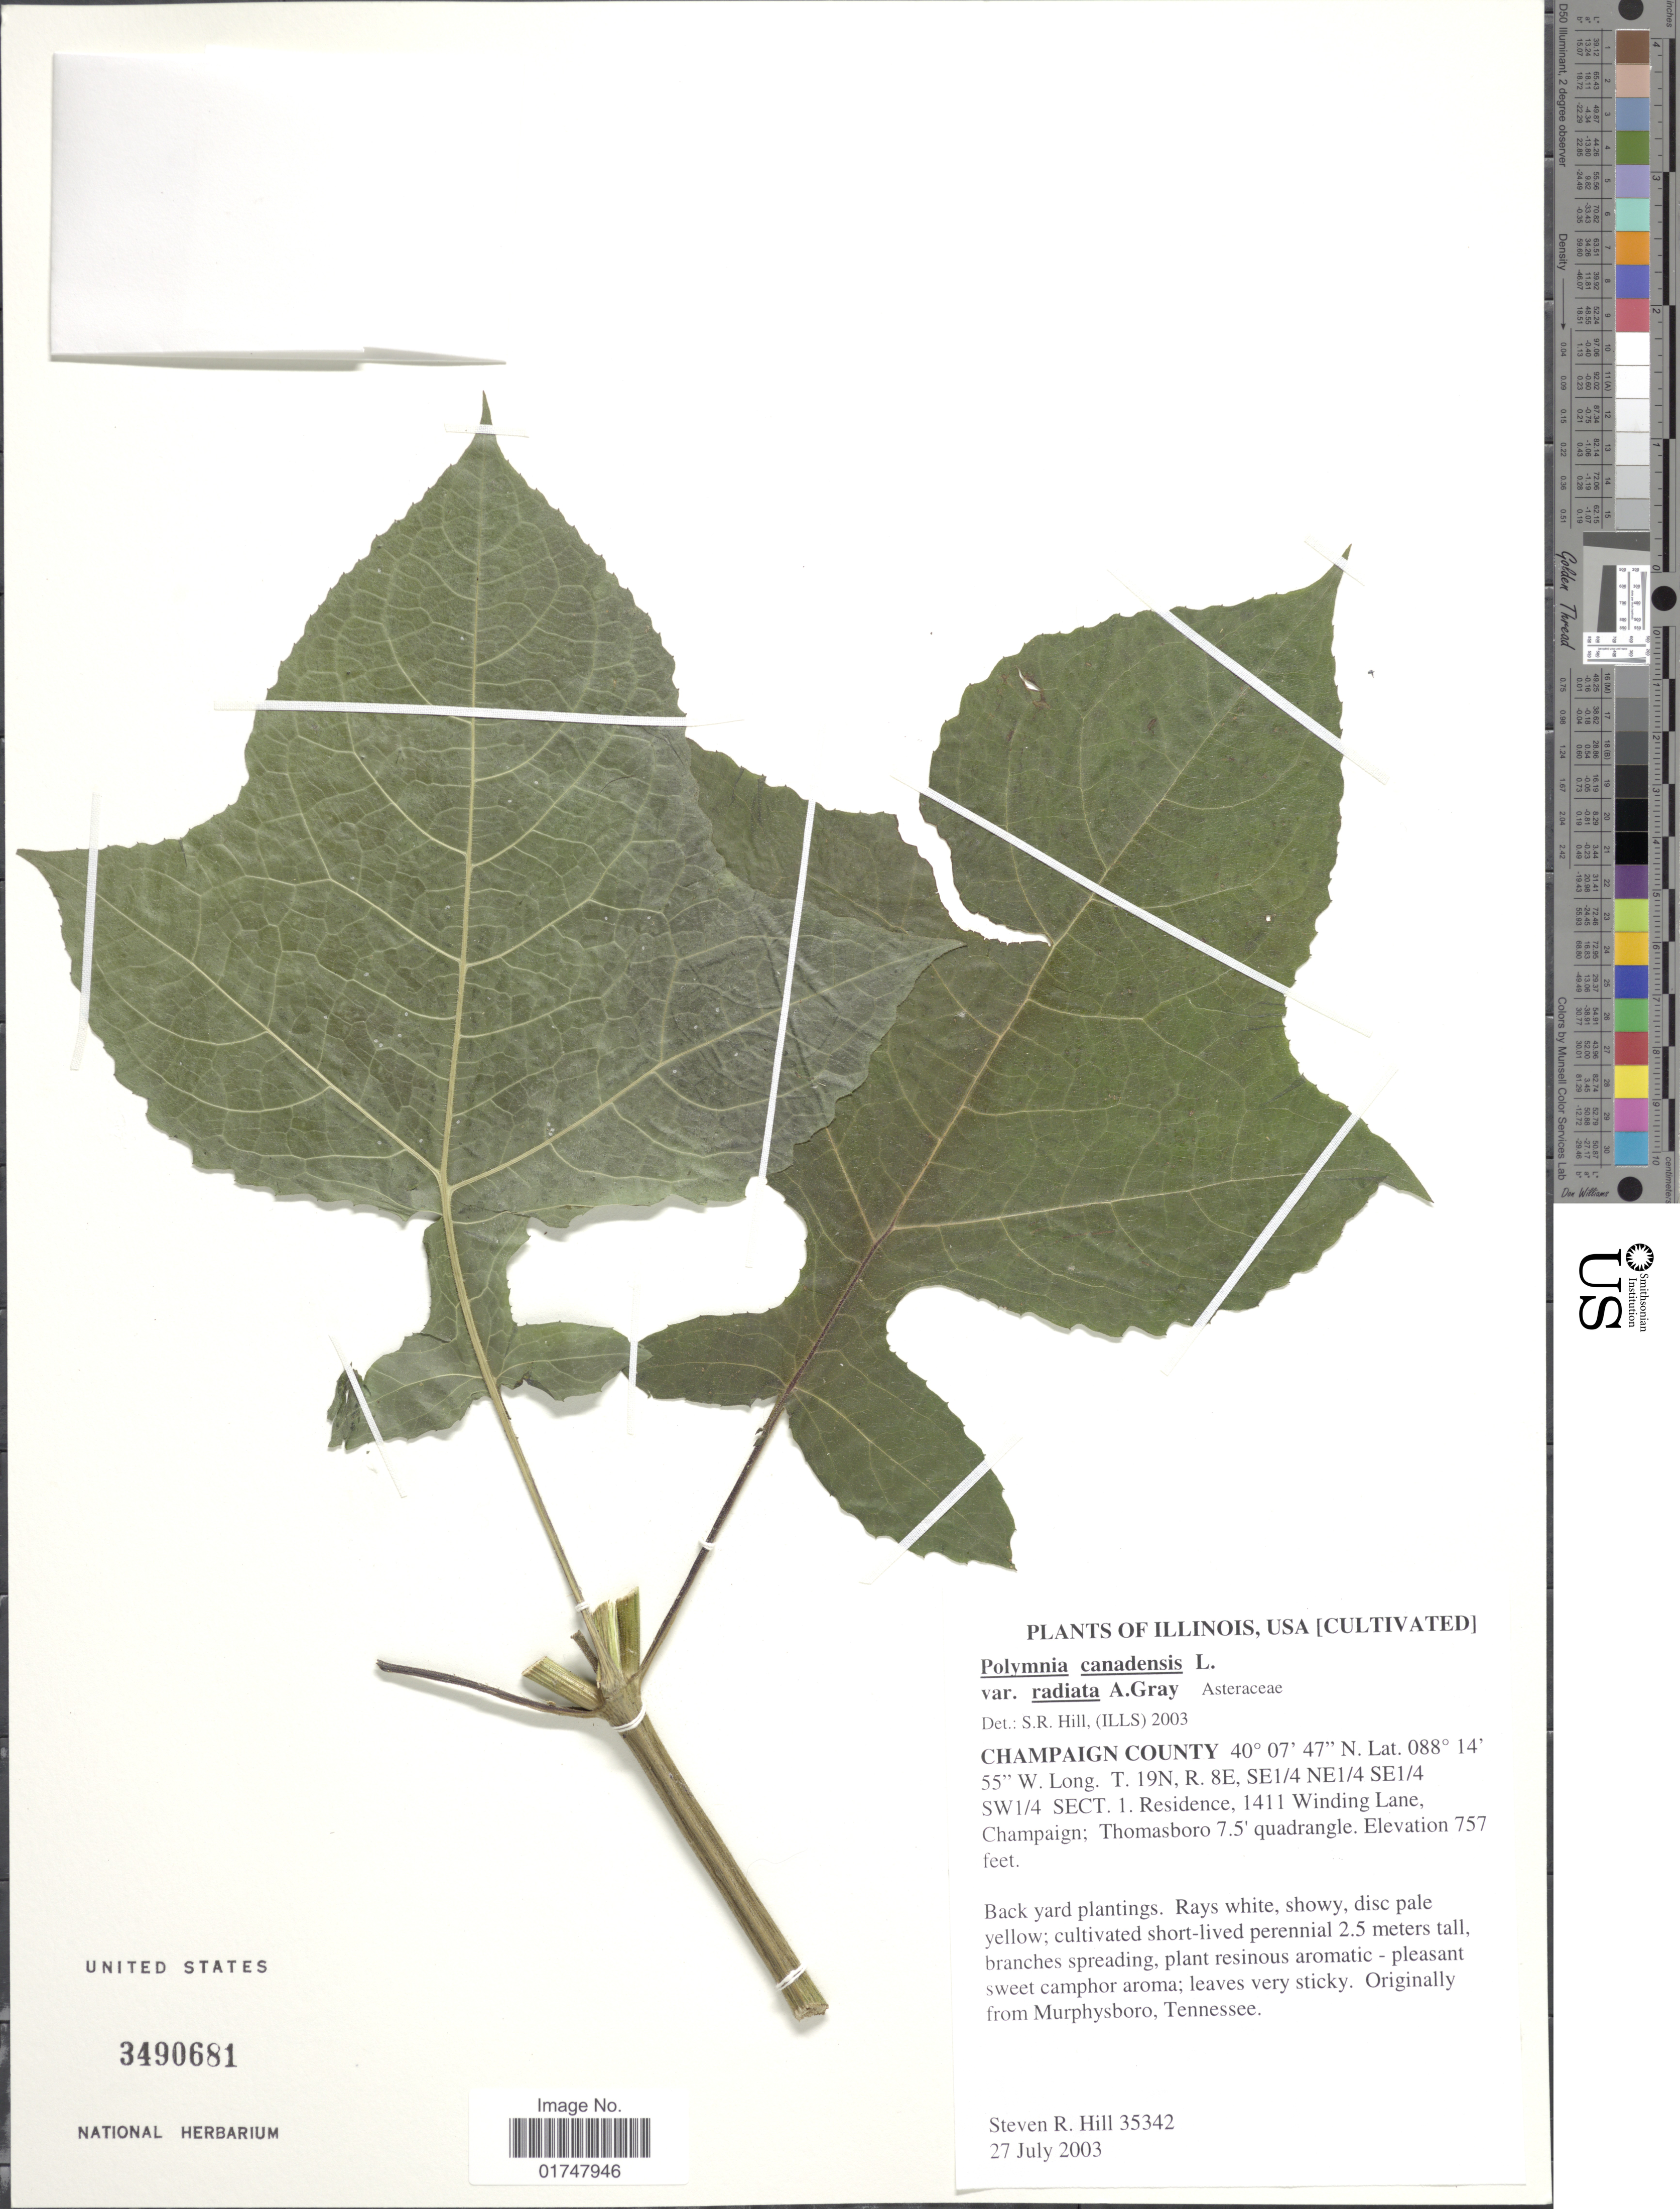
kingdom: Plantae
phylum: Tracheophyta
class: Magnoliopsida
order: Asterales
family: Asteraceae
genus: Polymnia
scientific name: Polymnia canadensis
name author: L.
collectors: S. R. Hill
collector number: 35342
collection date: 2003-07-27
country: United States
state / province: Illinois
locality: Champaign County, Residence, 1411 Winding Lane, Champaign; Thomasboro 7.5' quadrangle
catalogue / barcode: US 3490681